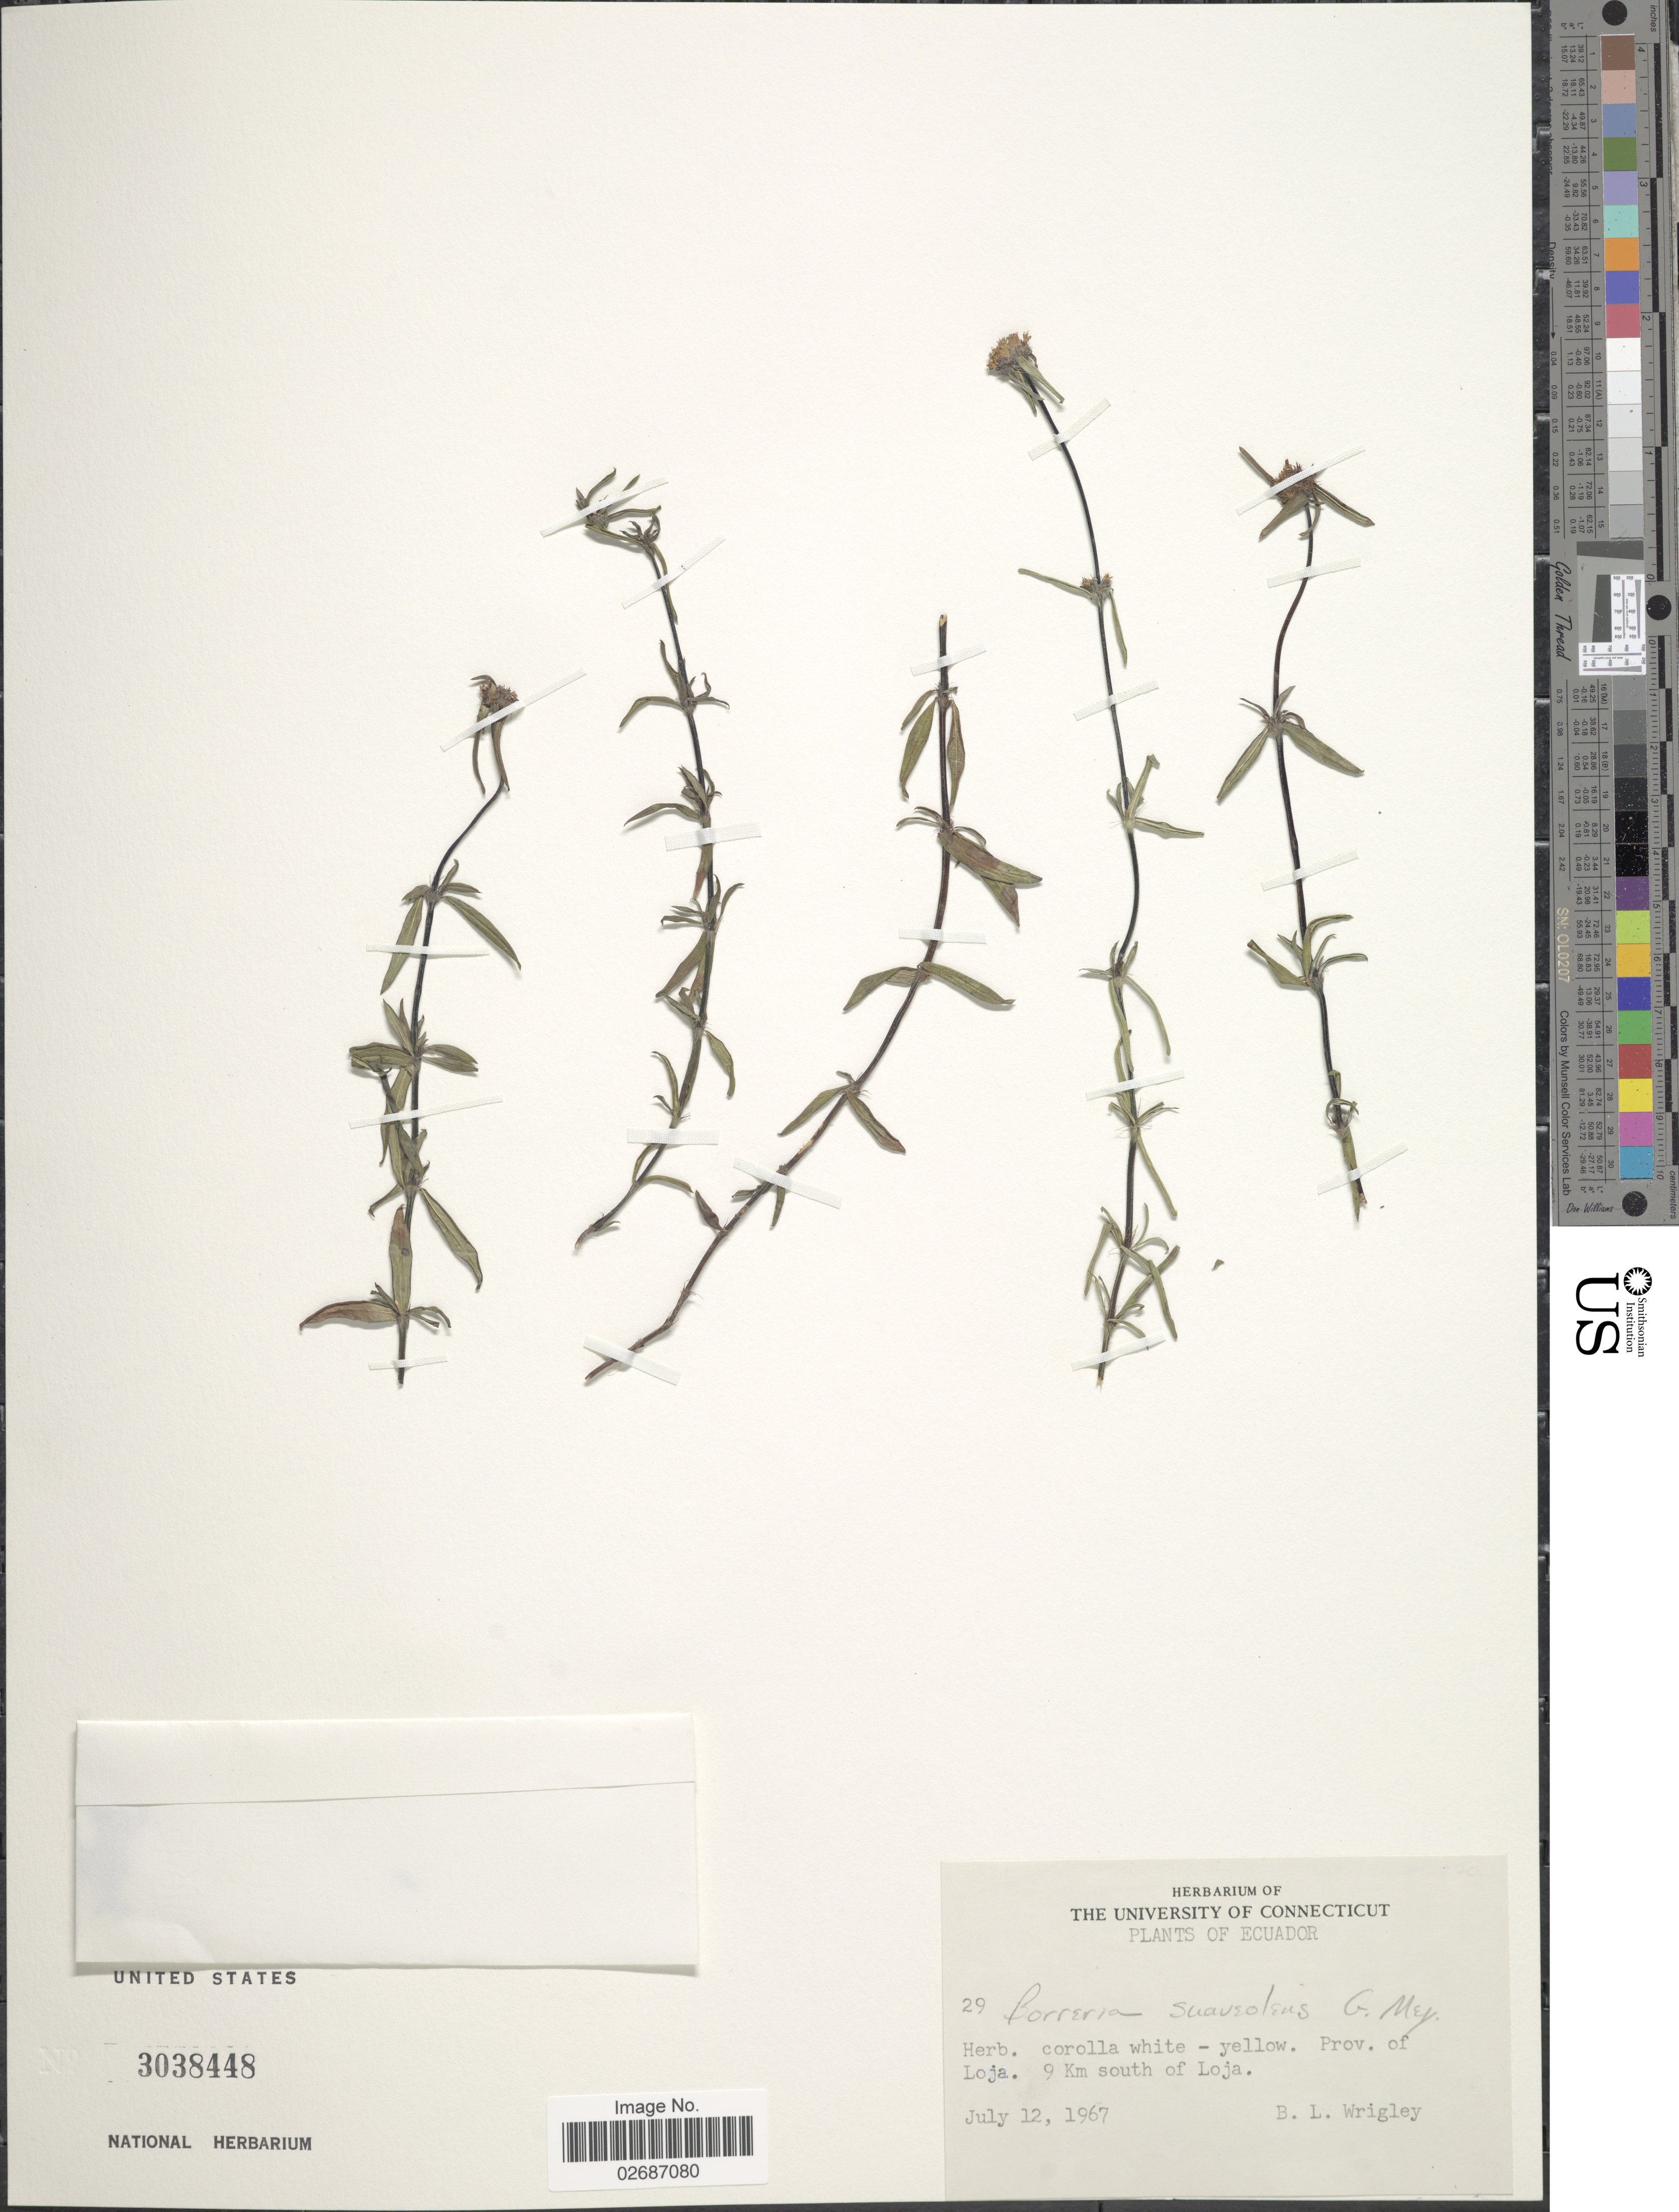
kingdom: Plantae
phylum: Tracheophyta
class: Magnoliopsida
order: Gentianales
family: Rubiaceae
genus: Borreria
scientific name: Borreria suaveolens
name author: G. Mey.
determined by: Kirkbride, J. H., Jr.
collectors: B. L. Wrigley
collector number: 29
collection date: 1967-07-12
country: Ecuador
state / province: Loja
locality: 9 km south of Loja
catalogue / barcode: US 3038448